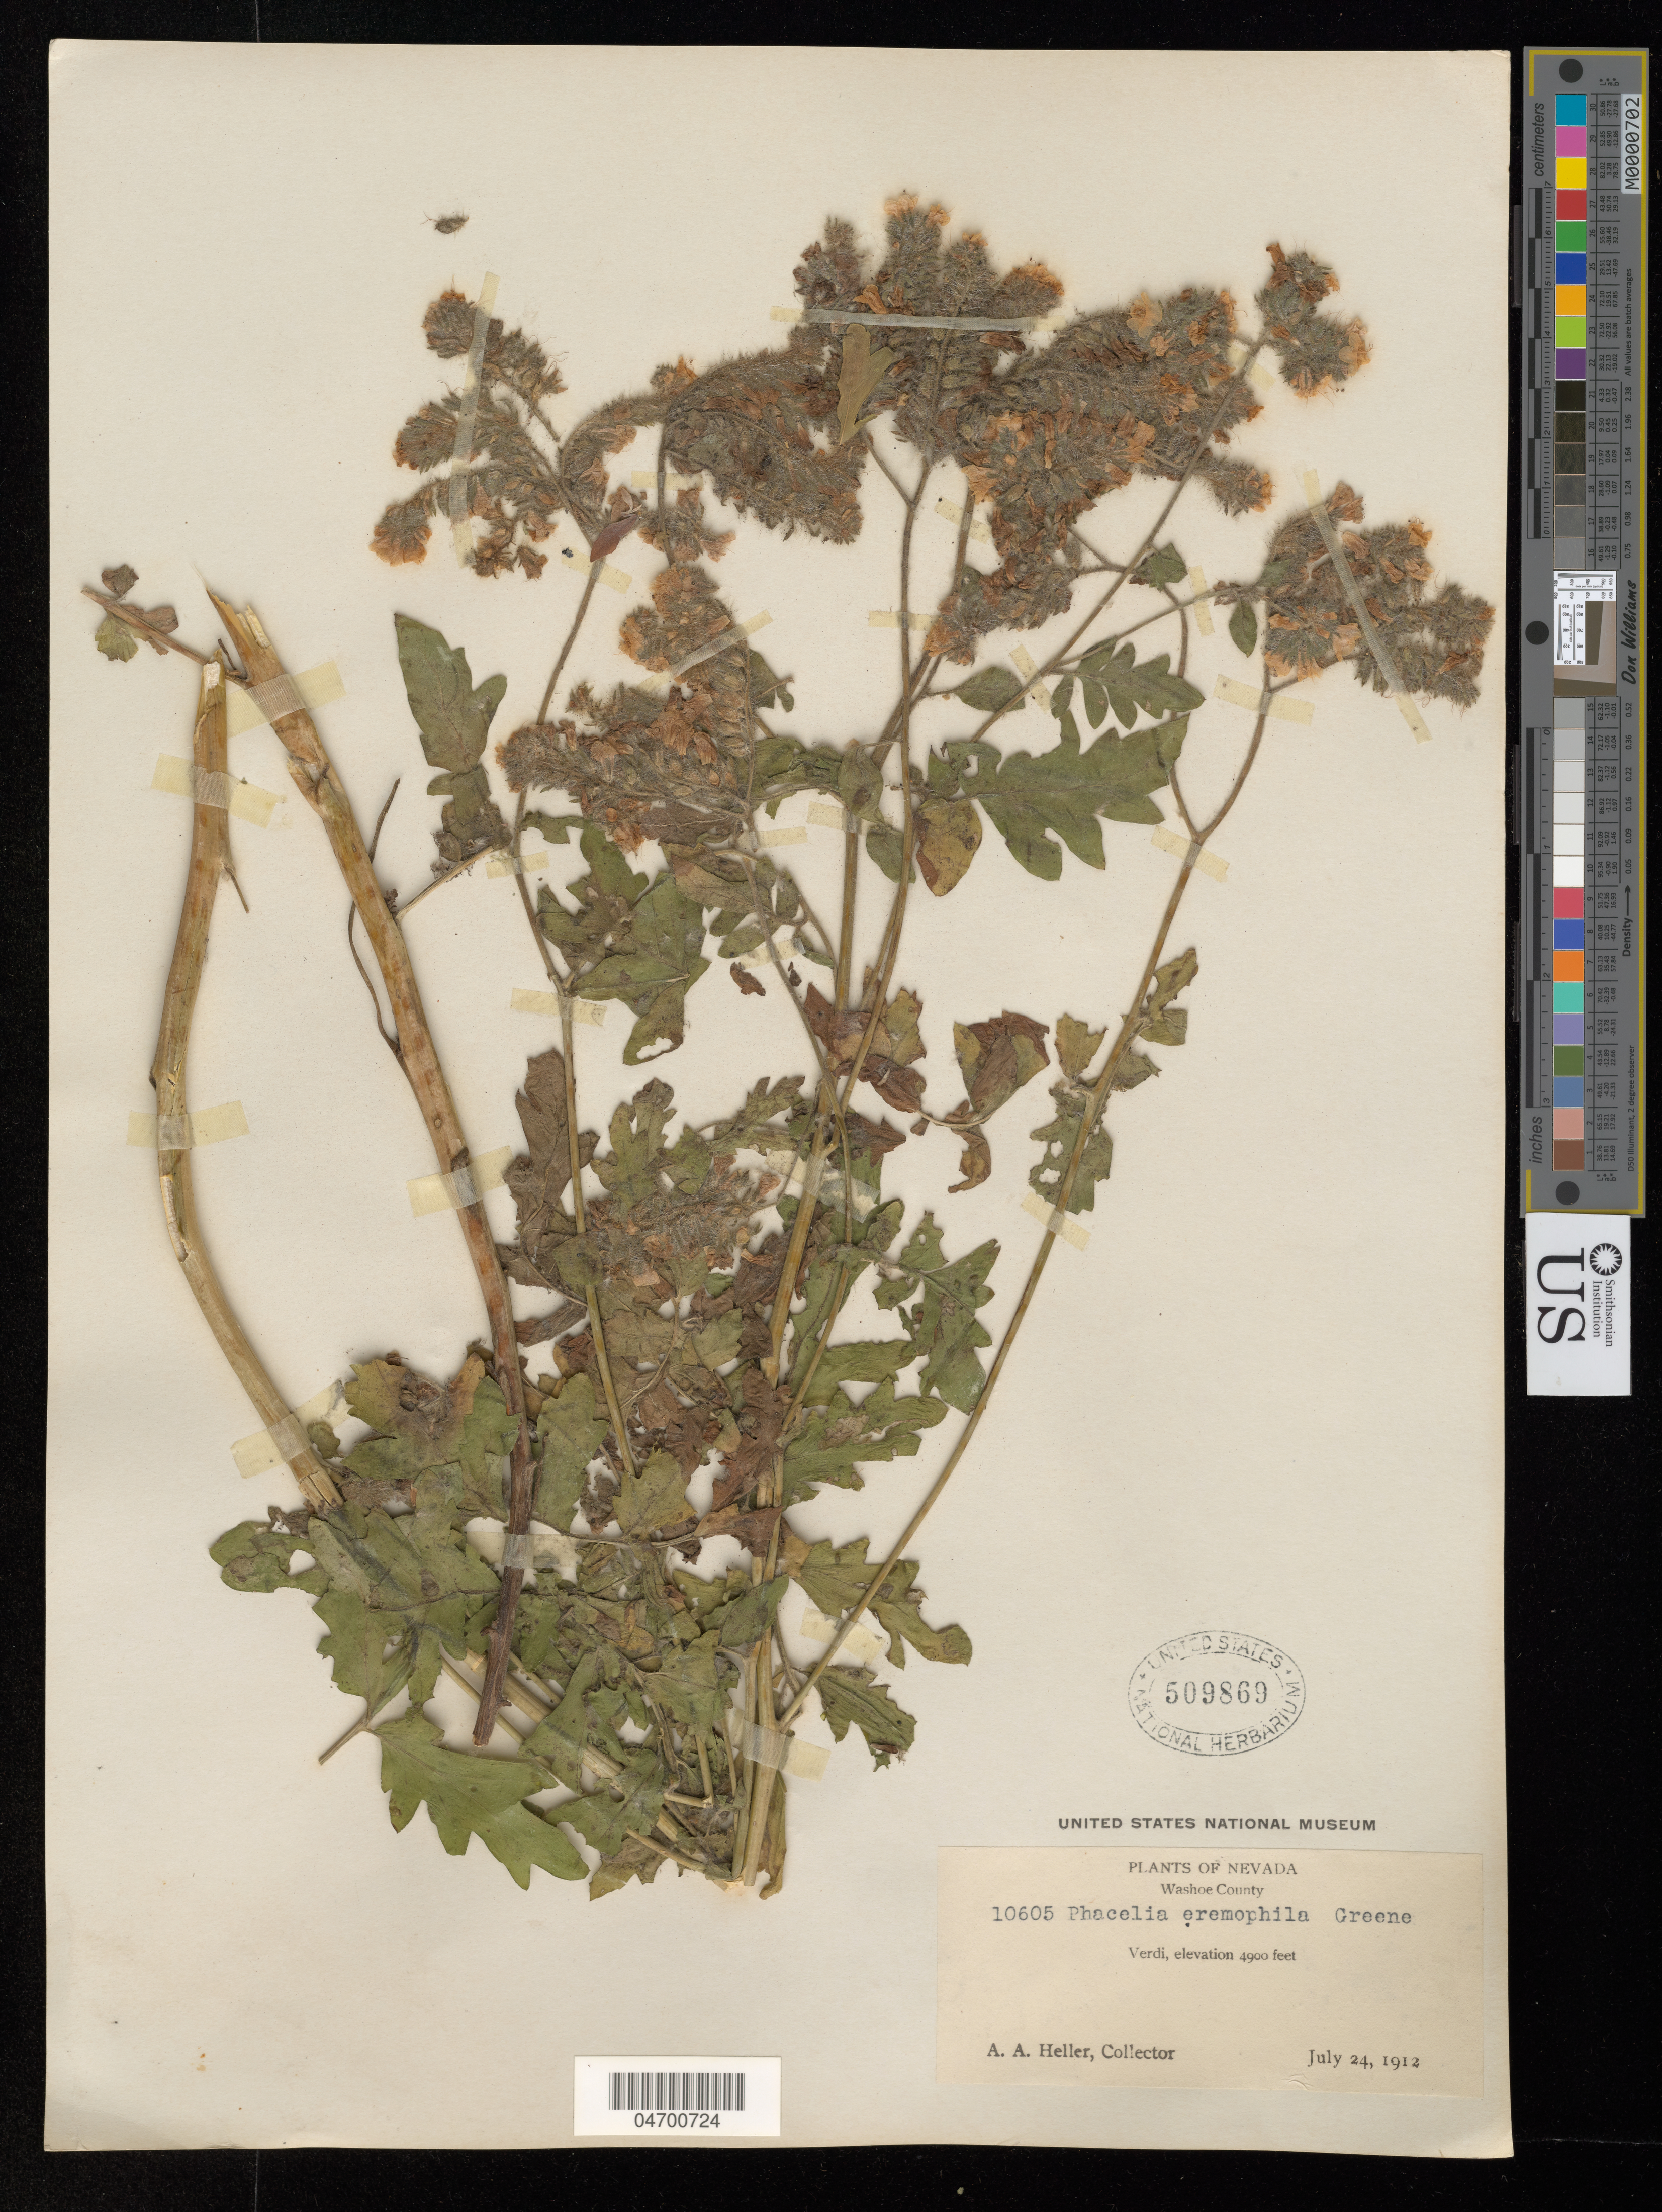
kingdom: Plantae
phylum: Tracheophyta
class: Magnoliopsida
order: Boraginales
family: Hydrophyllaceae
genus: Phacelia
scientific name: Phacelia eremophila var. eu-distans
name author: Greene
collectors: A. A. Heller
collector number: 10605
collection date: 1912-07-24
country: United States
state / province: Nevada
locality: Washoe County. Verdi.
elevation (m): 1494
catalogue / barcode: US 509869